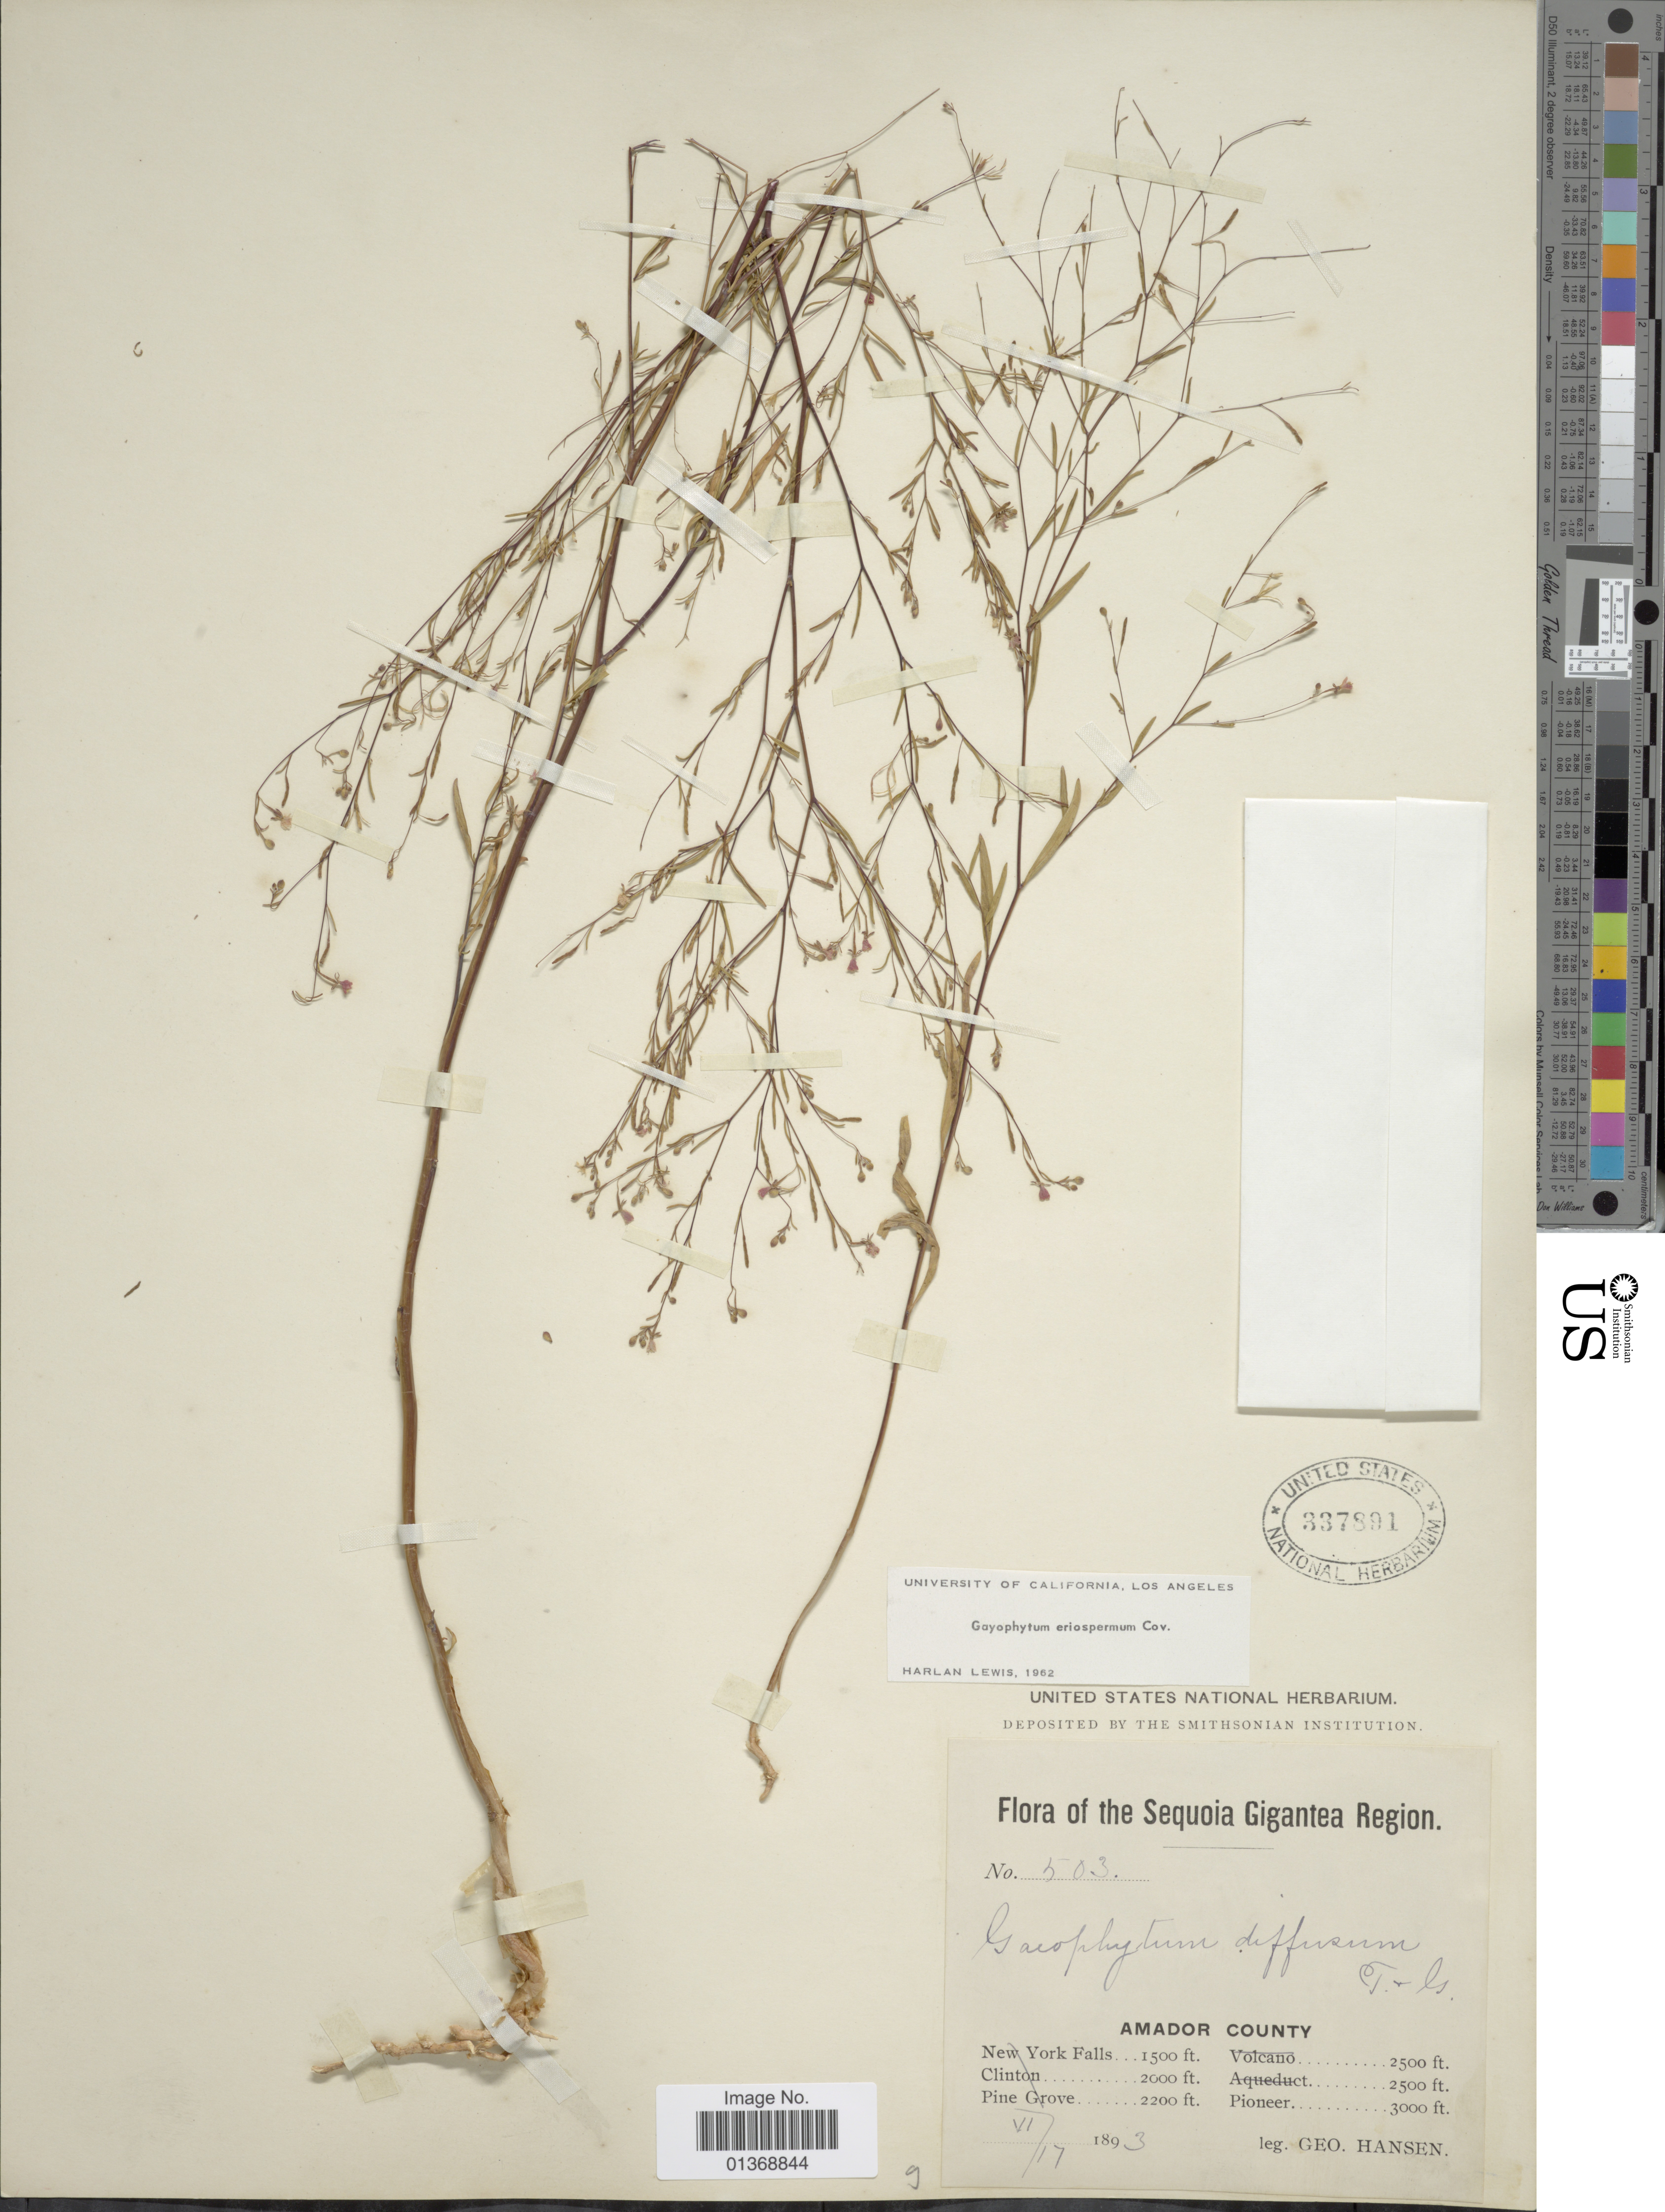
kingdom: Plantae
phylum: Tracheophyta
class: Magnoliopsida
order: Myrtales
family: Onagraceae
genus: Gayophytum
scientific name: Gayophytum eriospermum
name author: Coville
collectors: G. Hansen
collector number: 503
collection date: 1893-06-17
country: United States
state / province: California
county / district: Amador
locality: Sequoia Gigantea Region, Amador County, Pioneer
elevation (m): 914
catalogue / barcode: US 337891